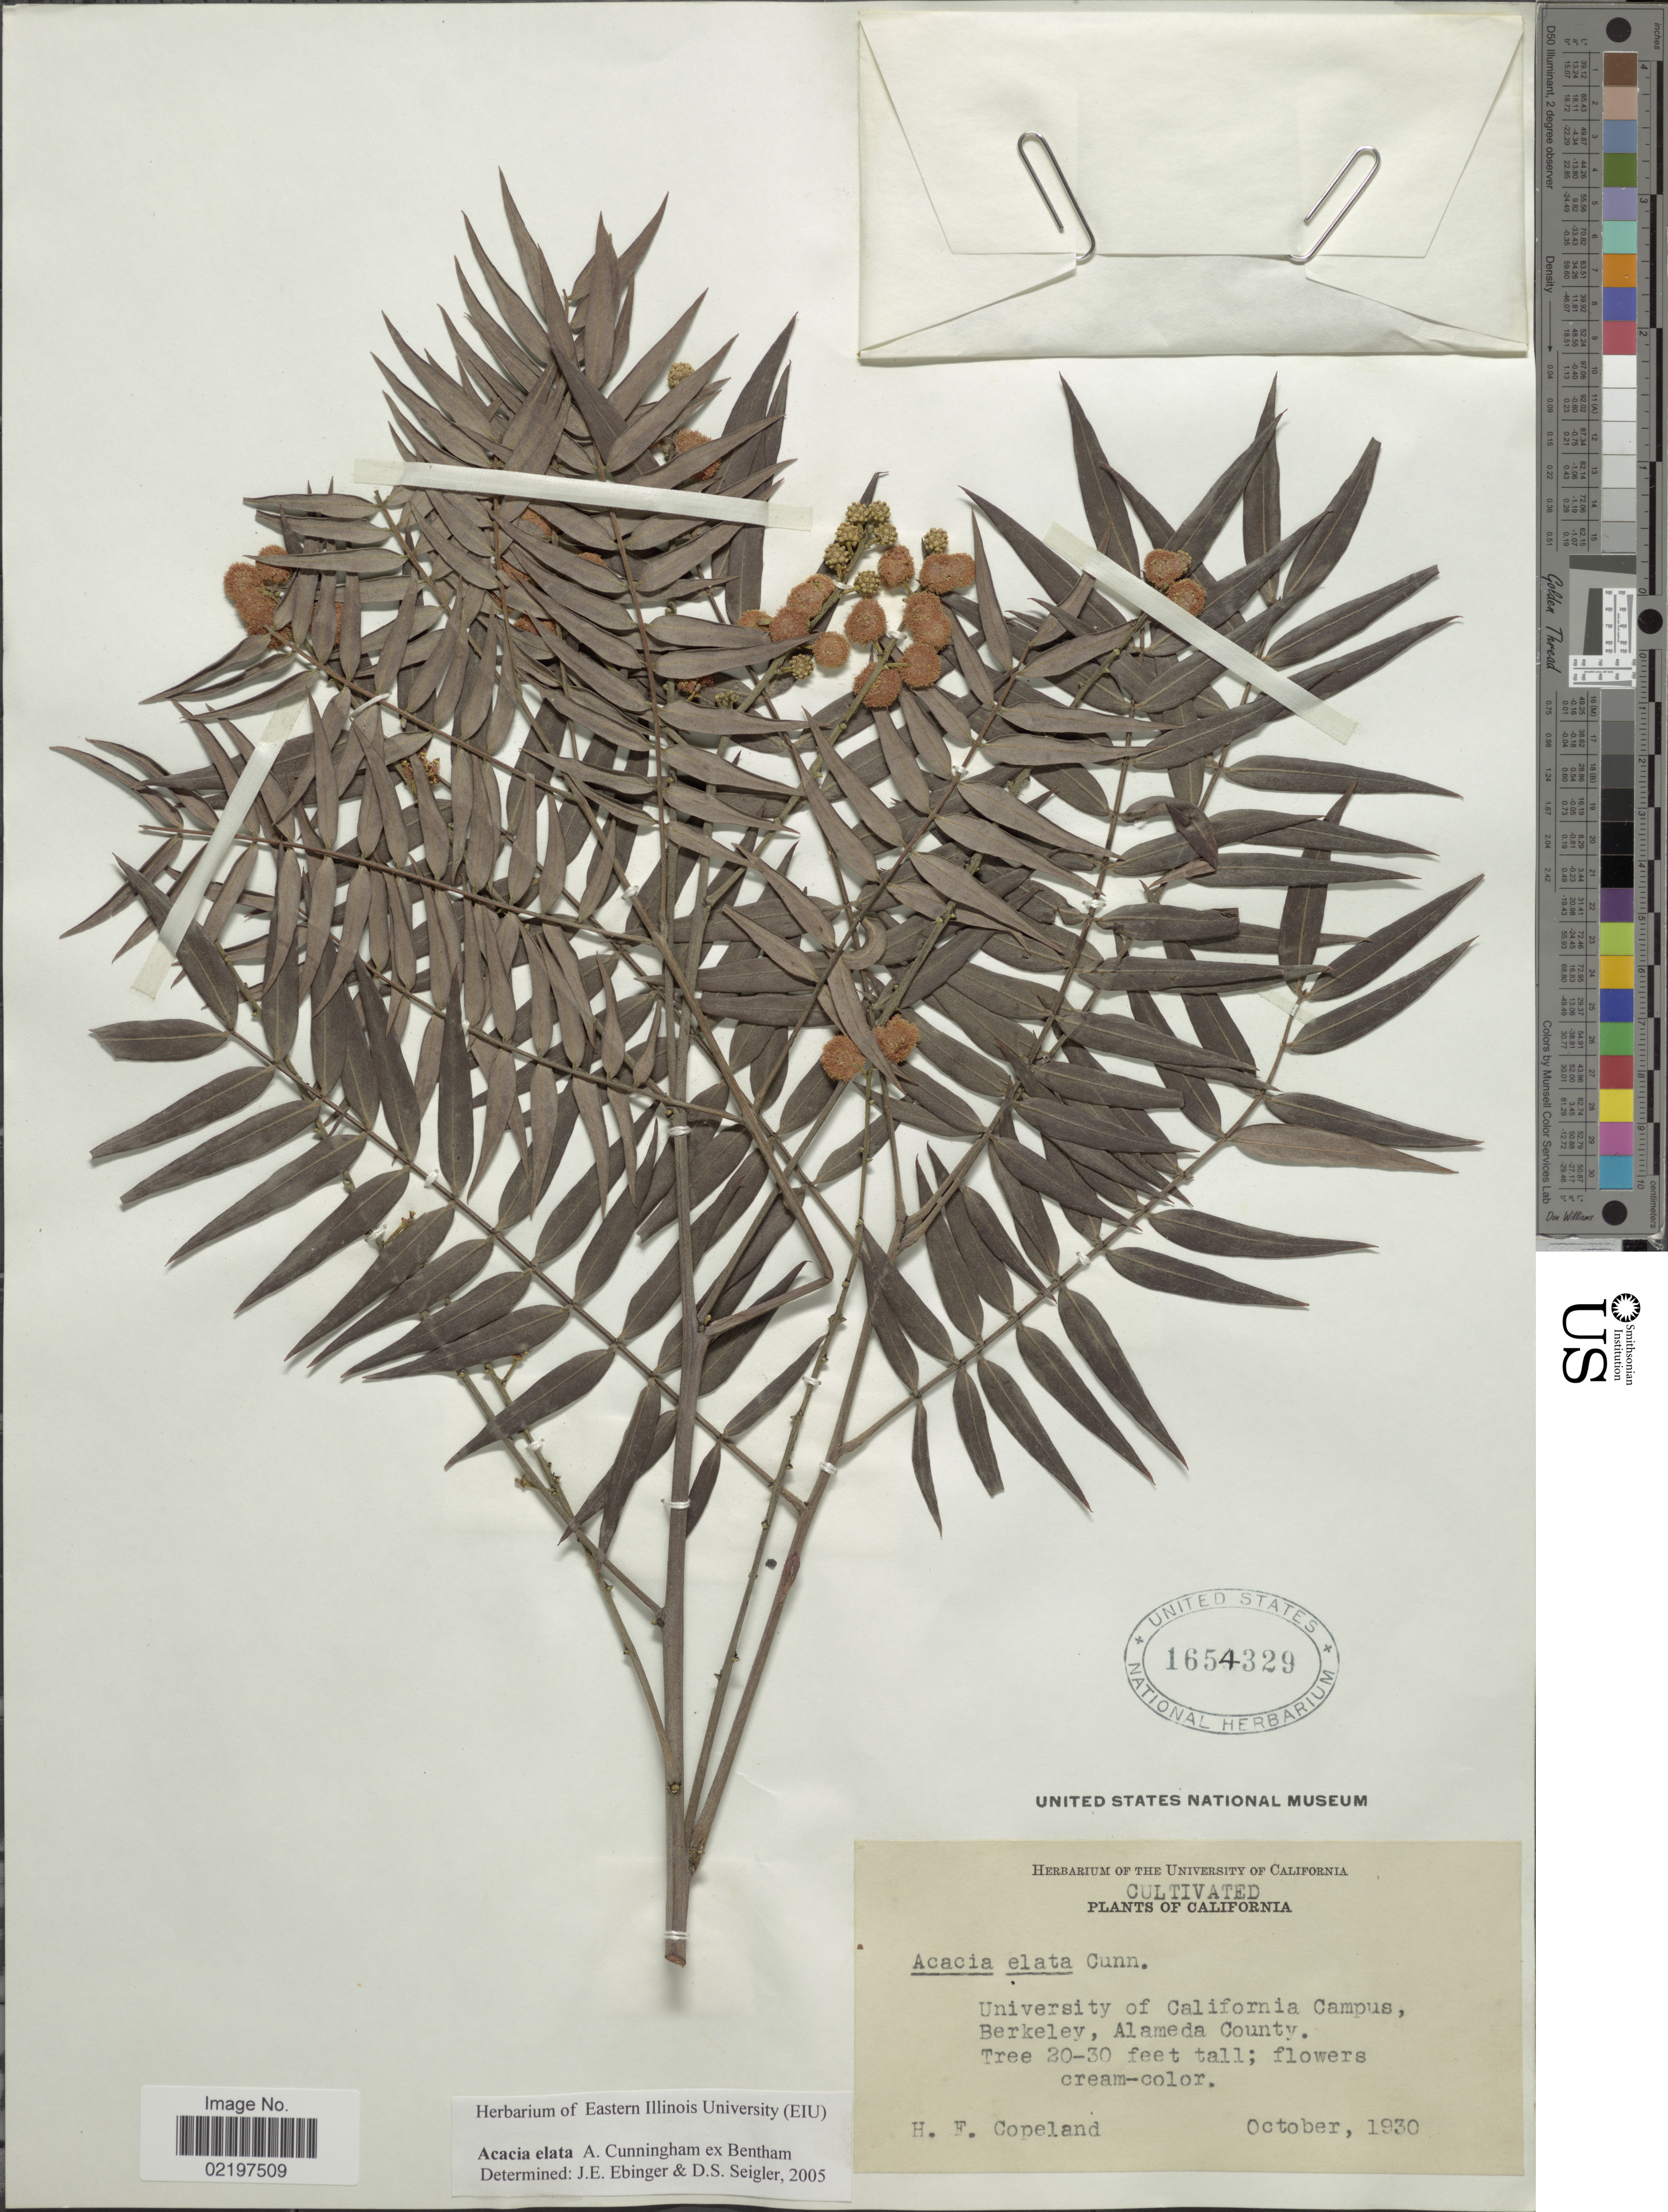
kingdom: Plantae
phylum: Tracheophyta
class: Magnoliopsida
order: Fabales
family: Fabaceae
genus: Acacia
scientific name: Acacia elata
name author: A. Cunn. ex Benth.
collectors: H. F. Copeland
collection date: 1930-10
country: United States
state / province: California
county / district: Alameda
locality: University of California Campus, Berkeley, Alameda County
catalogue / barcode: US 1654329